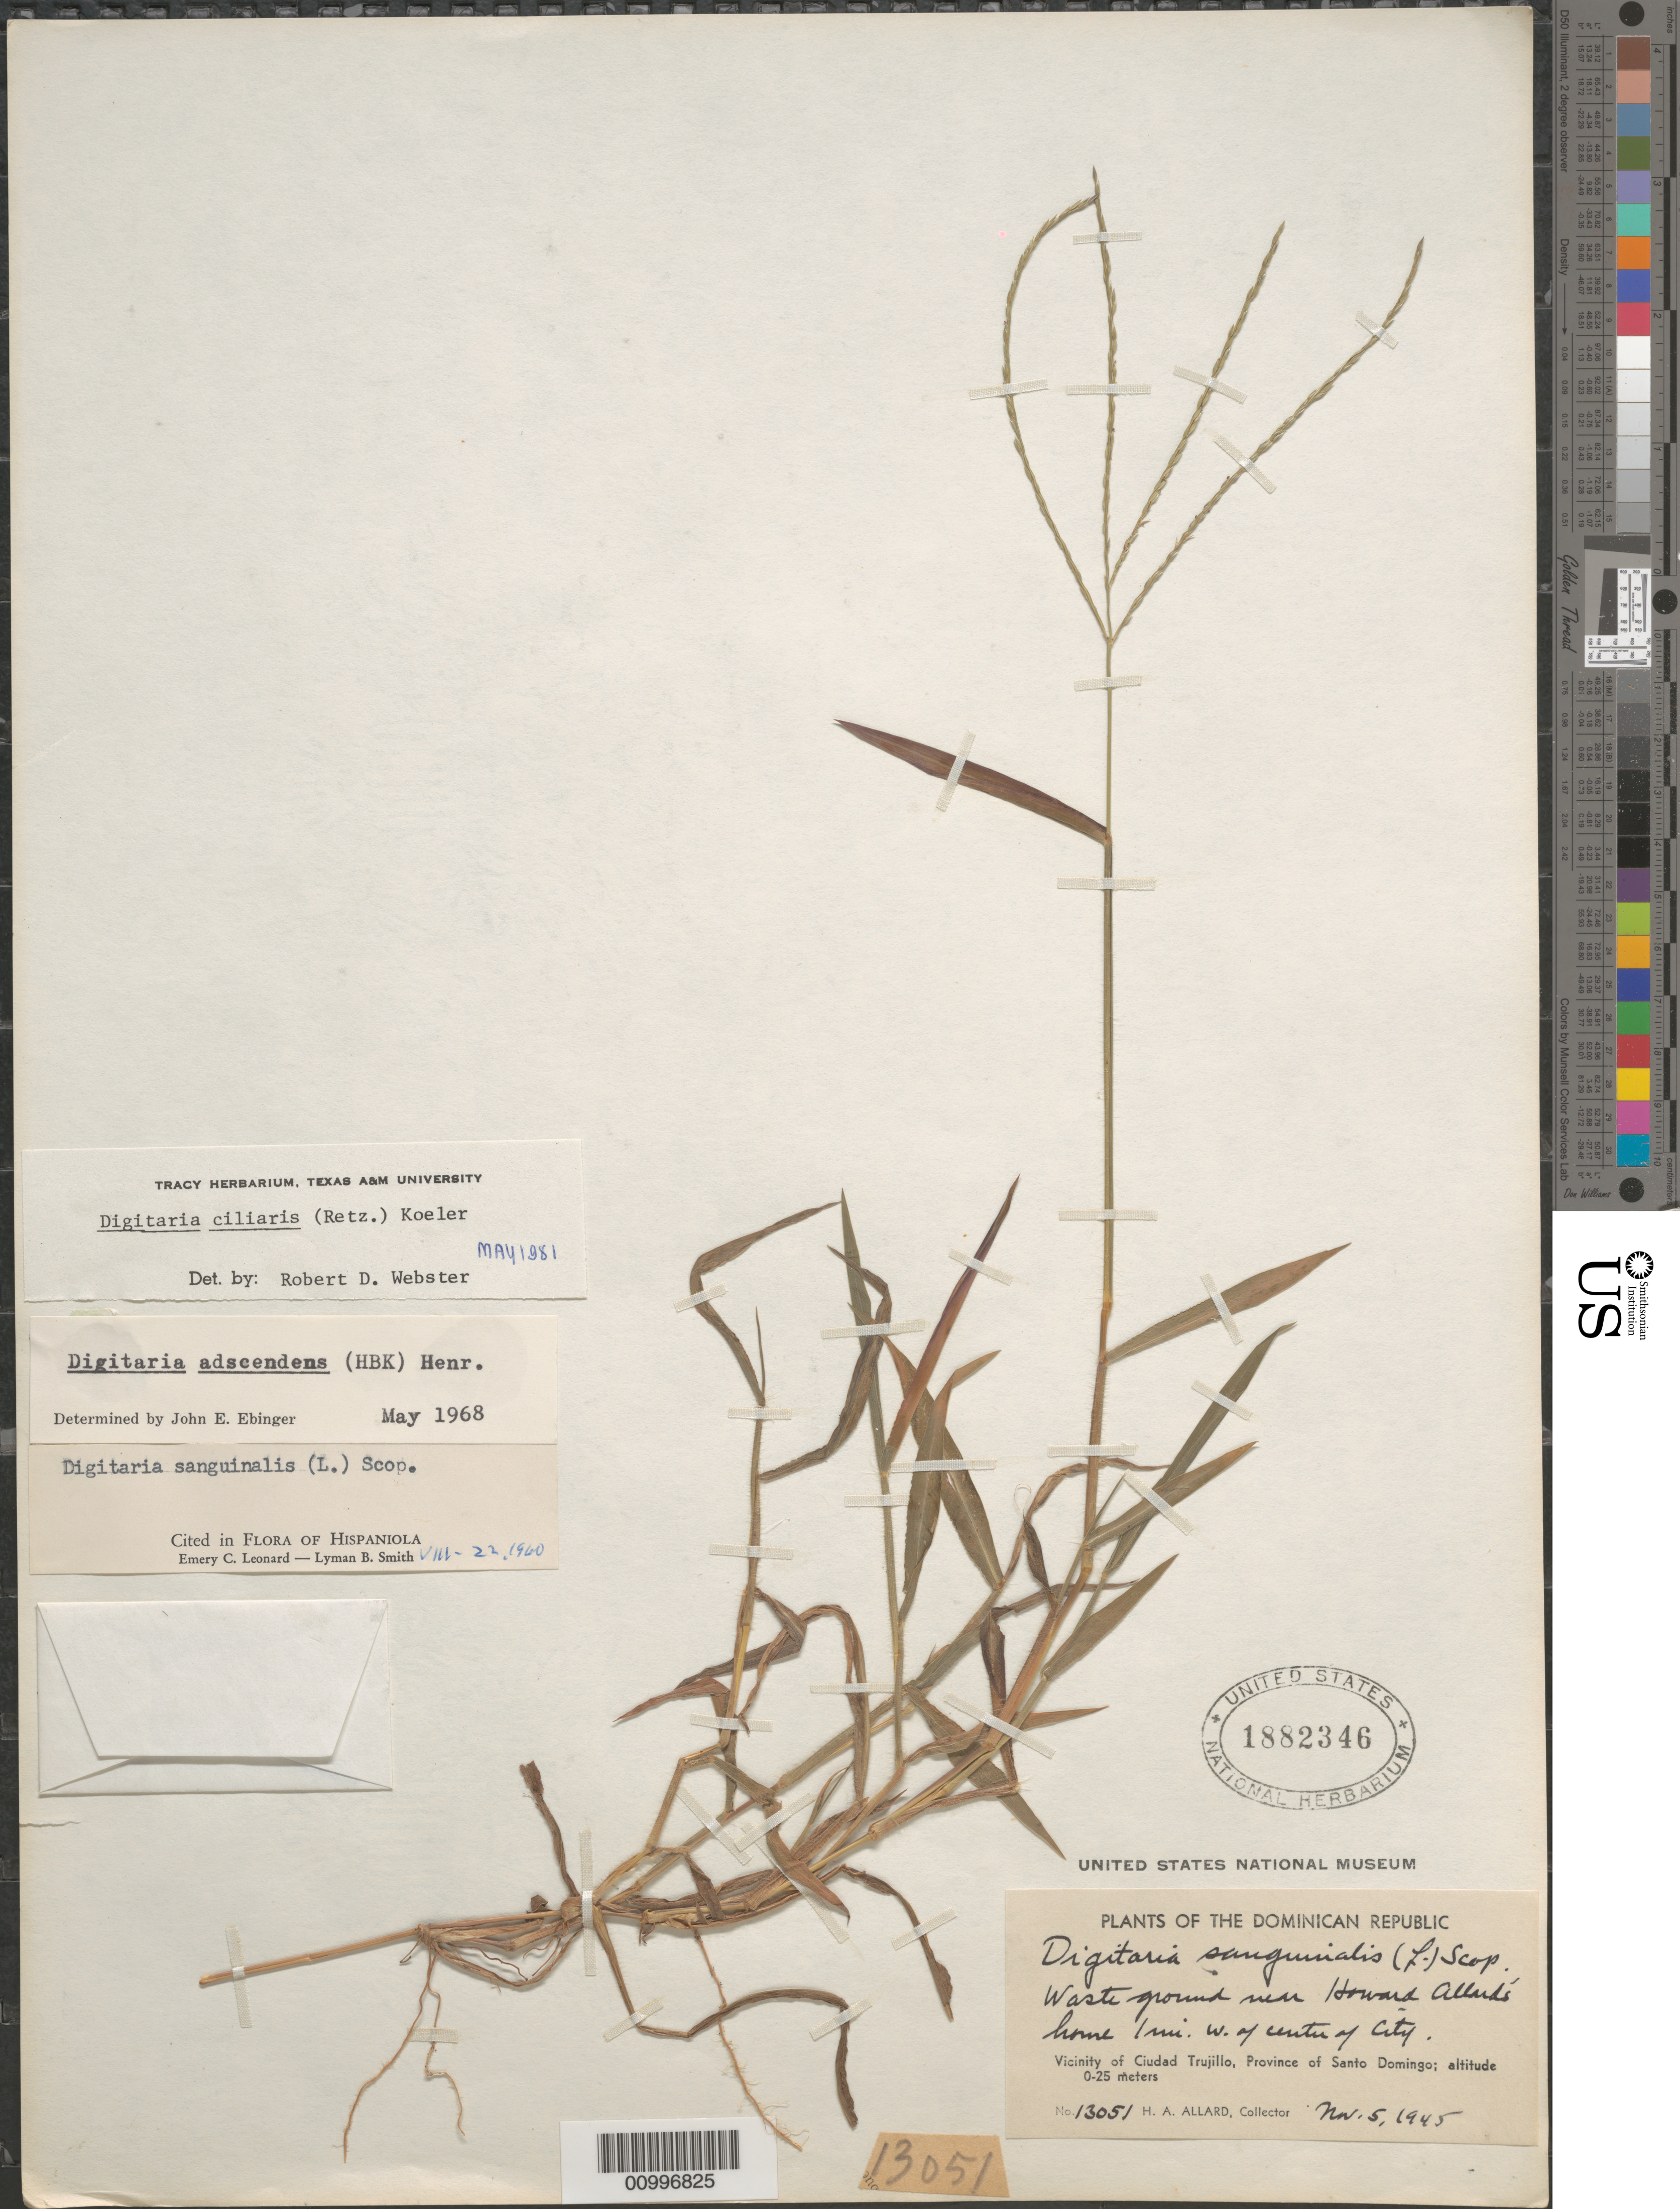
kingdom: Plantae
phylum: Tracheophyta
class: Liliopsida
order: Poales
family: Poaceae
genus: Digitaria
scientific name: Digitaria ciliaris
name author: (Retz.) Koeler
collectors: H. A. Allard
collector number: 13051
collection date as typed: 05 Nov 1945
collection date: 1945-11-05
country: Dominican Republic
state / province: Distrito Nacional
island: Hispaniola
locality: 1 mile west of center of city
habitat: waste ground near home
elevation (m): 0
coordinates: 0 N, 0 E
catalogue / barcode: US 1882346